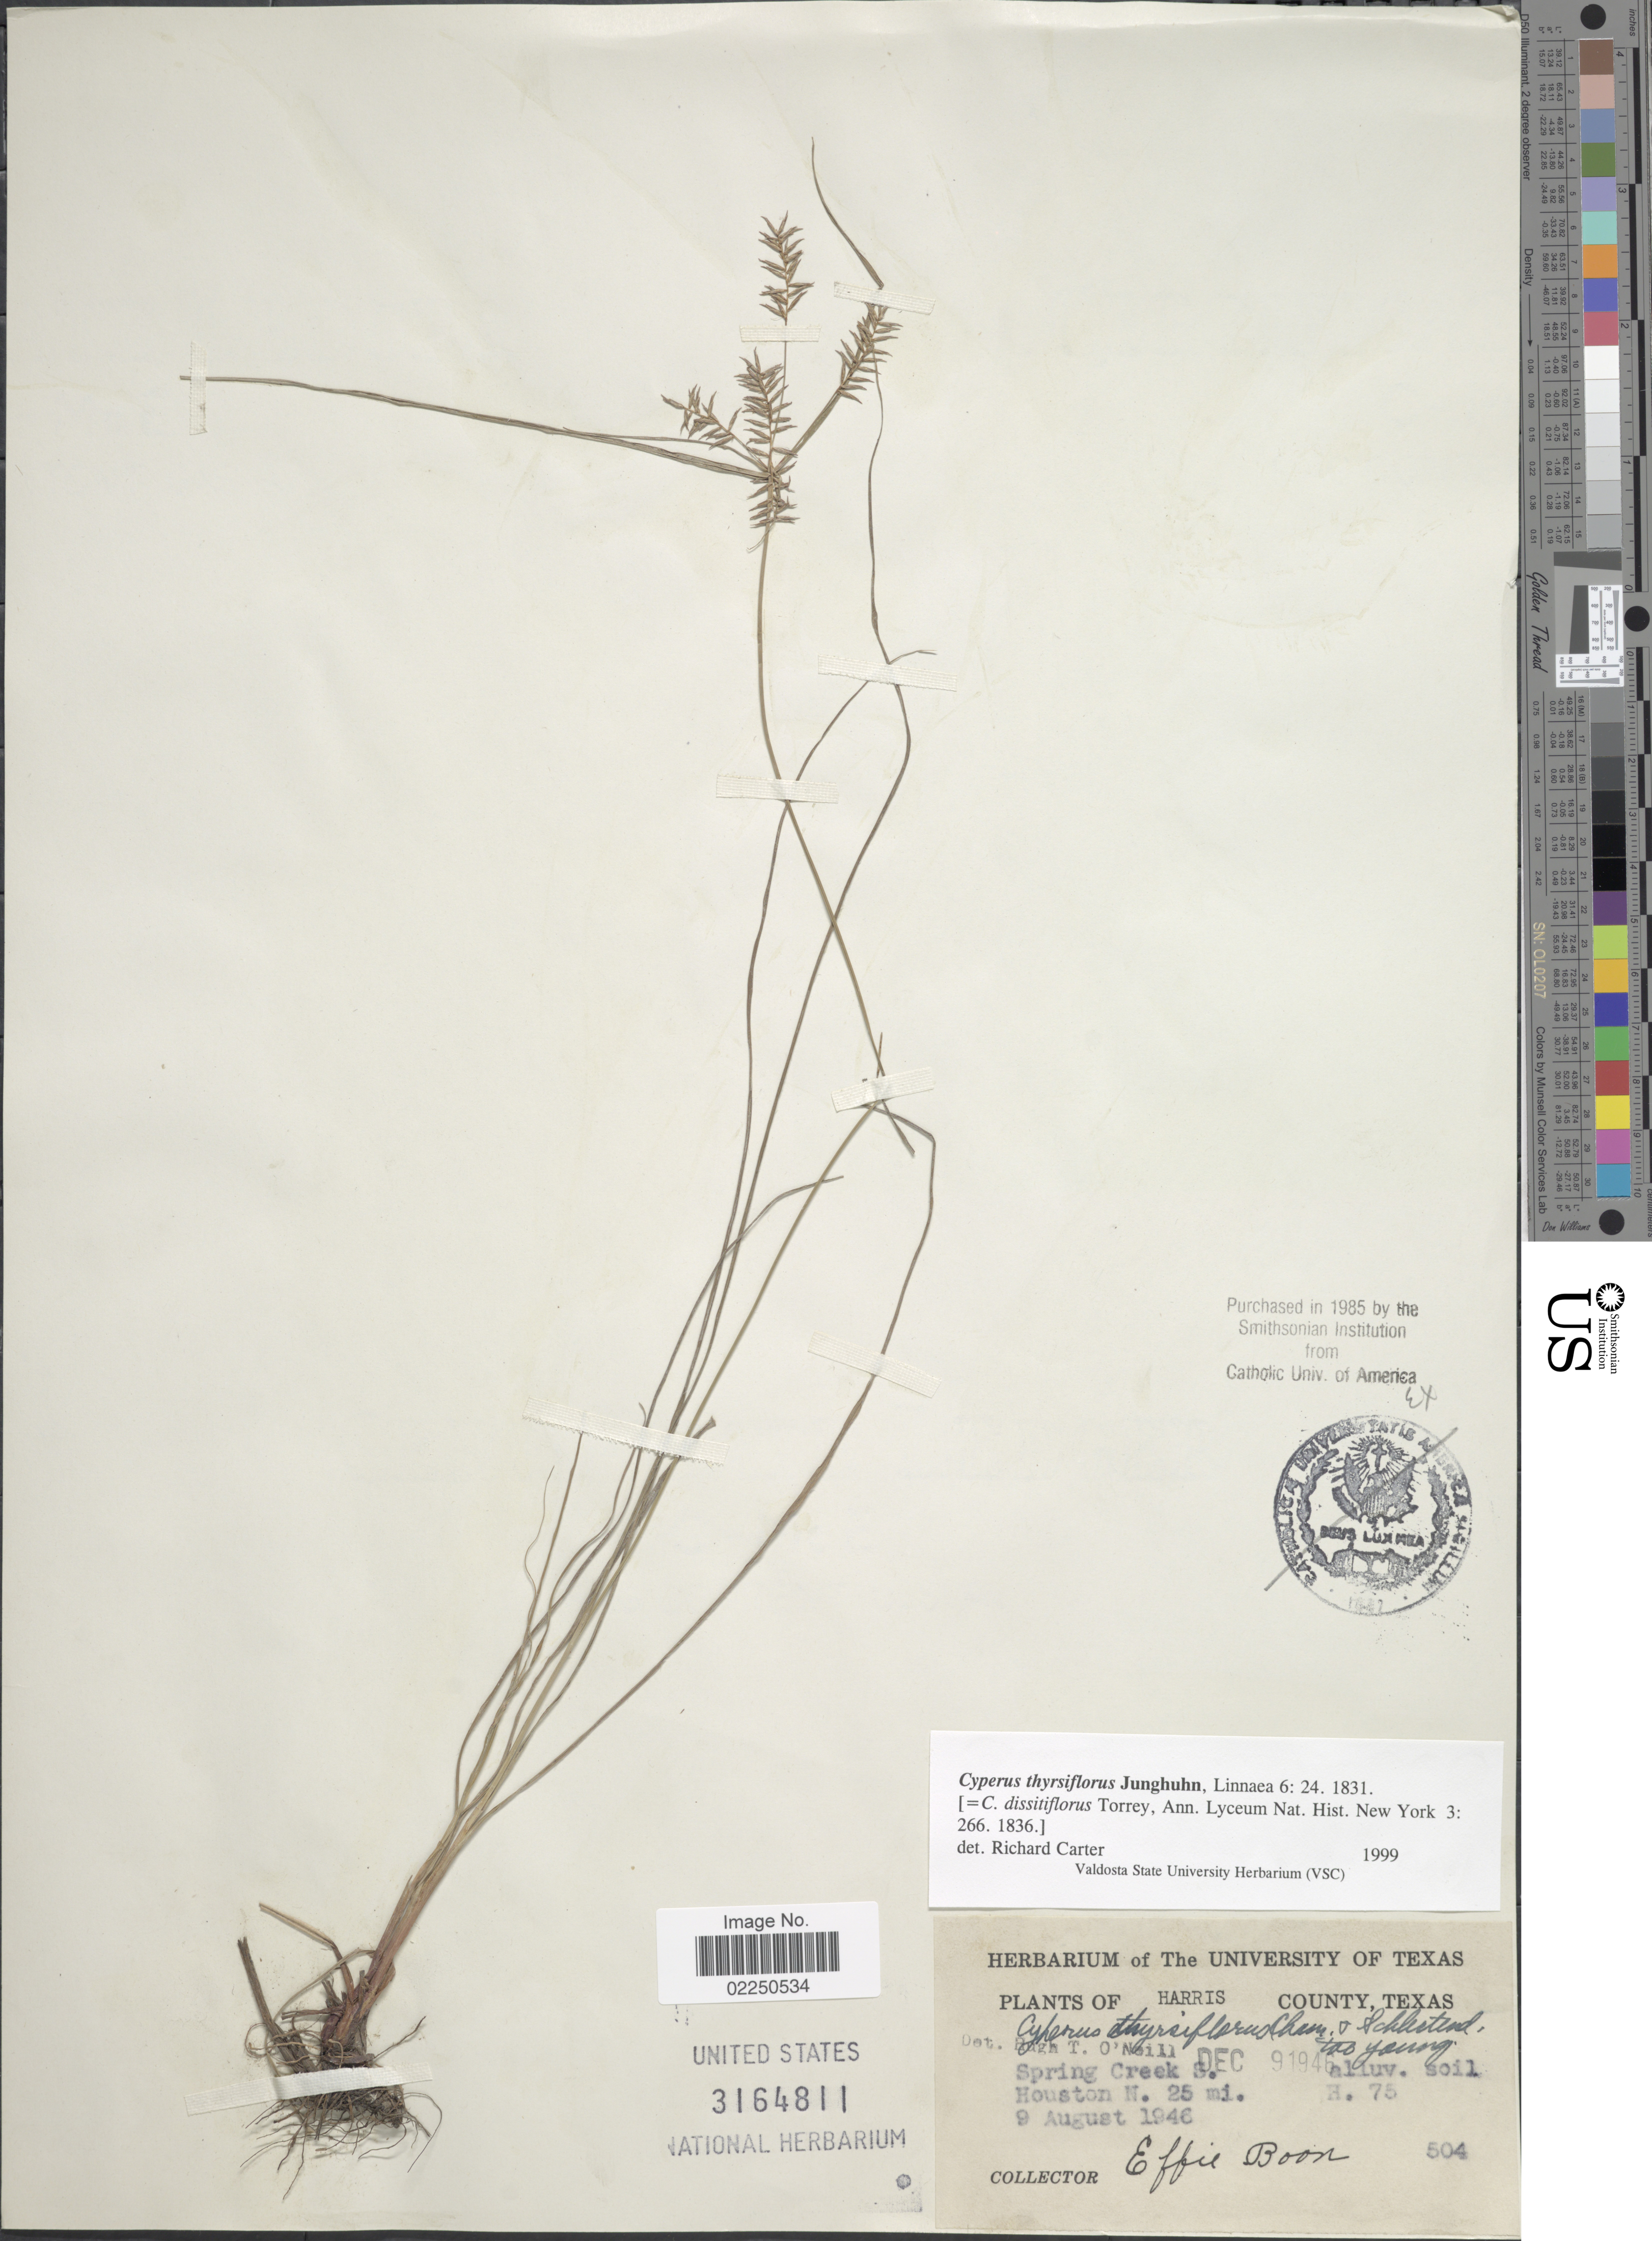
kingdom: Plantae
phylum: Tracheophyta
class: Liliopsida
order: Poales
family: Cyperaceae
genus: Cyperus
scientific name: Cyperus thyrsiflorus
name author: Jungh.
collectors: E. Boon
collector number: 504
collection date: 1946-08-09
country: United States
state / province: Texas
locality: Harris County. Spring Creek S. Houston N. 25 mi.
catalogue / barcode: US 3164811